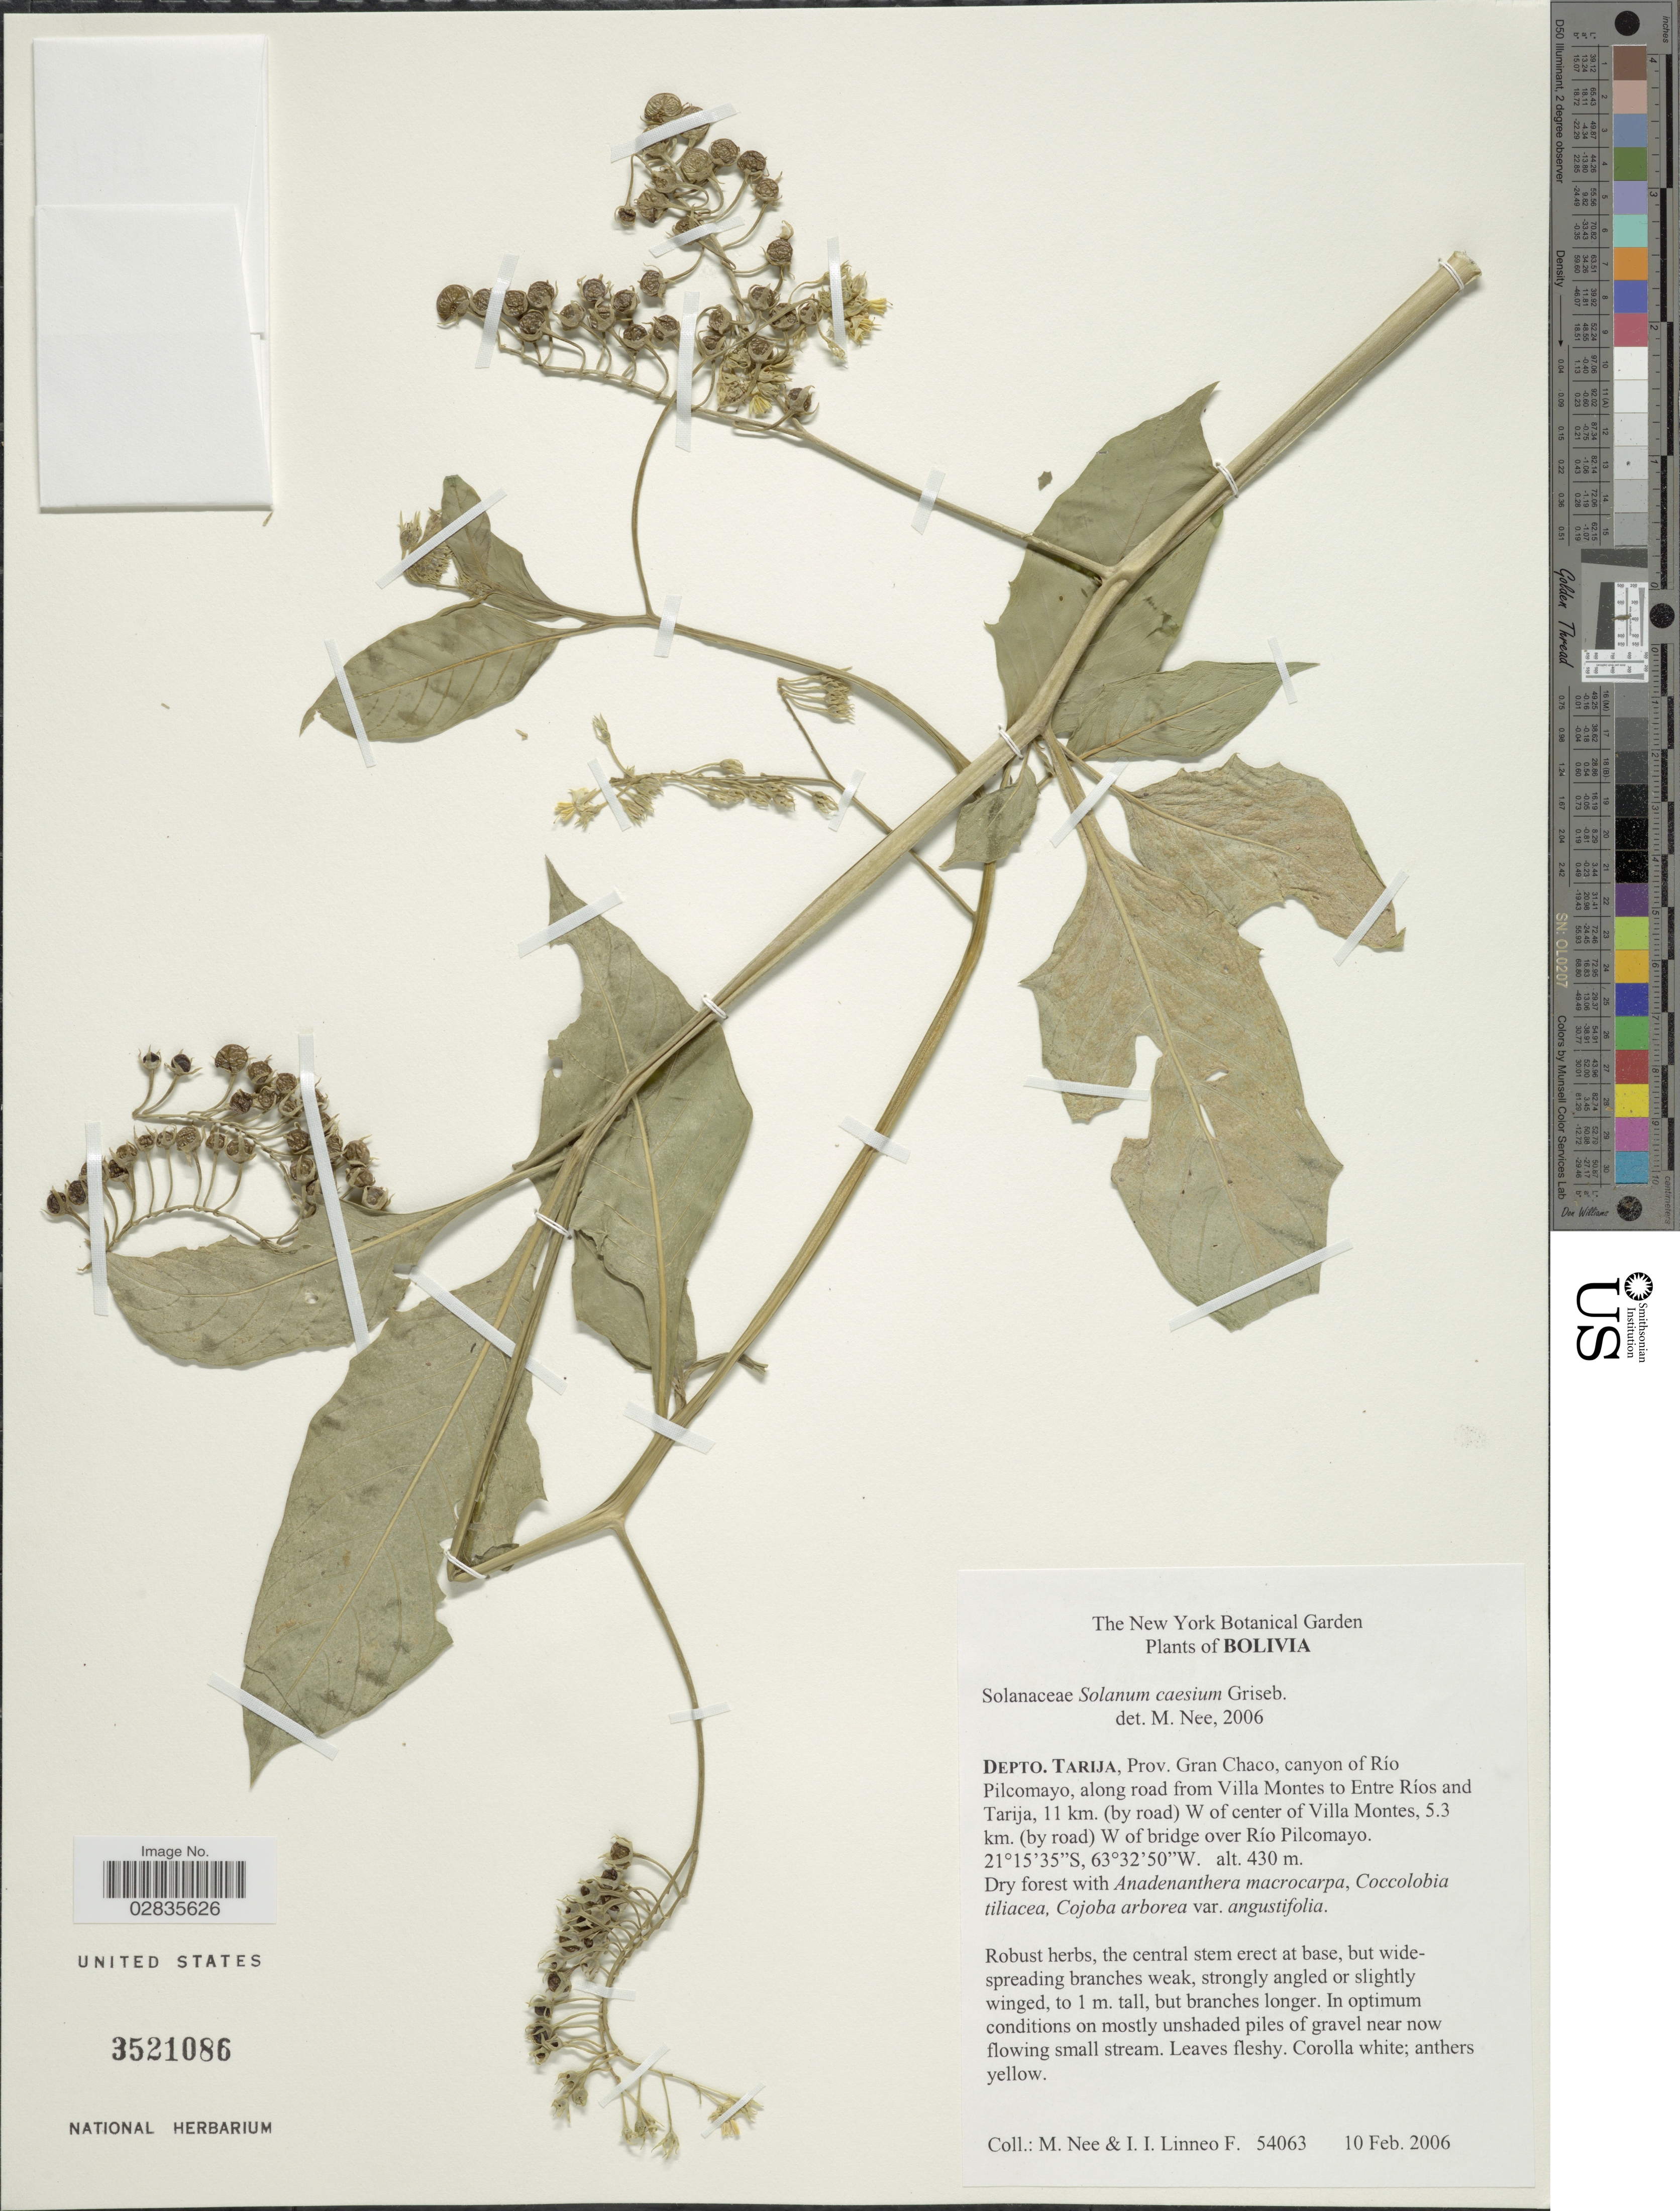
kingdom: Plantae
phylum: Tracheophyta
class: Magnoliopsida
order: Solanales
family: Solanaceae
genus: Solanum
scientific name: Solanum caesium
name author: Griseb.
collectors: M. Nee & I. Linneo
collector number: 54063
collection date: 2006-02-10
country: Bolivia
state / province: Tarija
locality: Depto. Tarija, Prov. Gran Chaco, canyon of Río Pilcomayo, along road from Villa Montes to Entre Ríos and Tarija, 11 km. (by road) W of center of Villa Montes, 5.3 km. (by road) W of bridge over Río Pilcomayo.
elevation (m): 430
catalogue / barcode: US 3521086